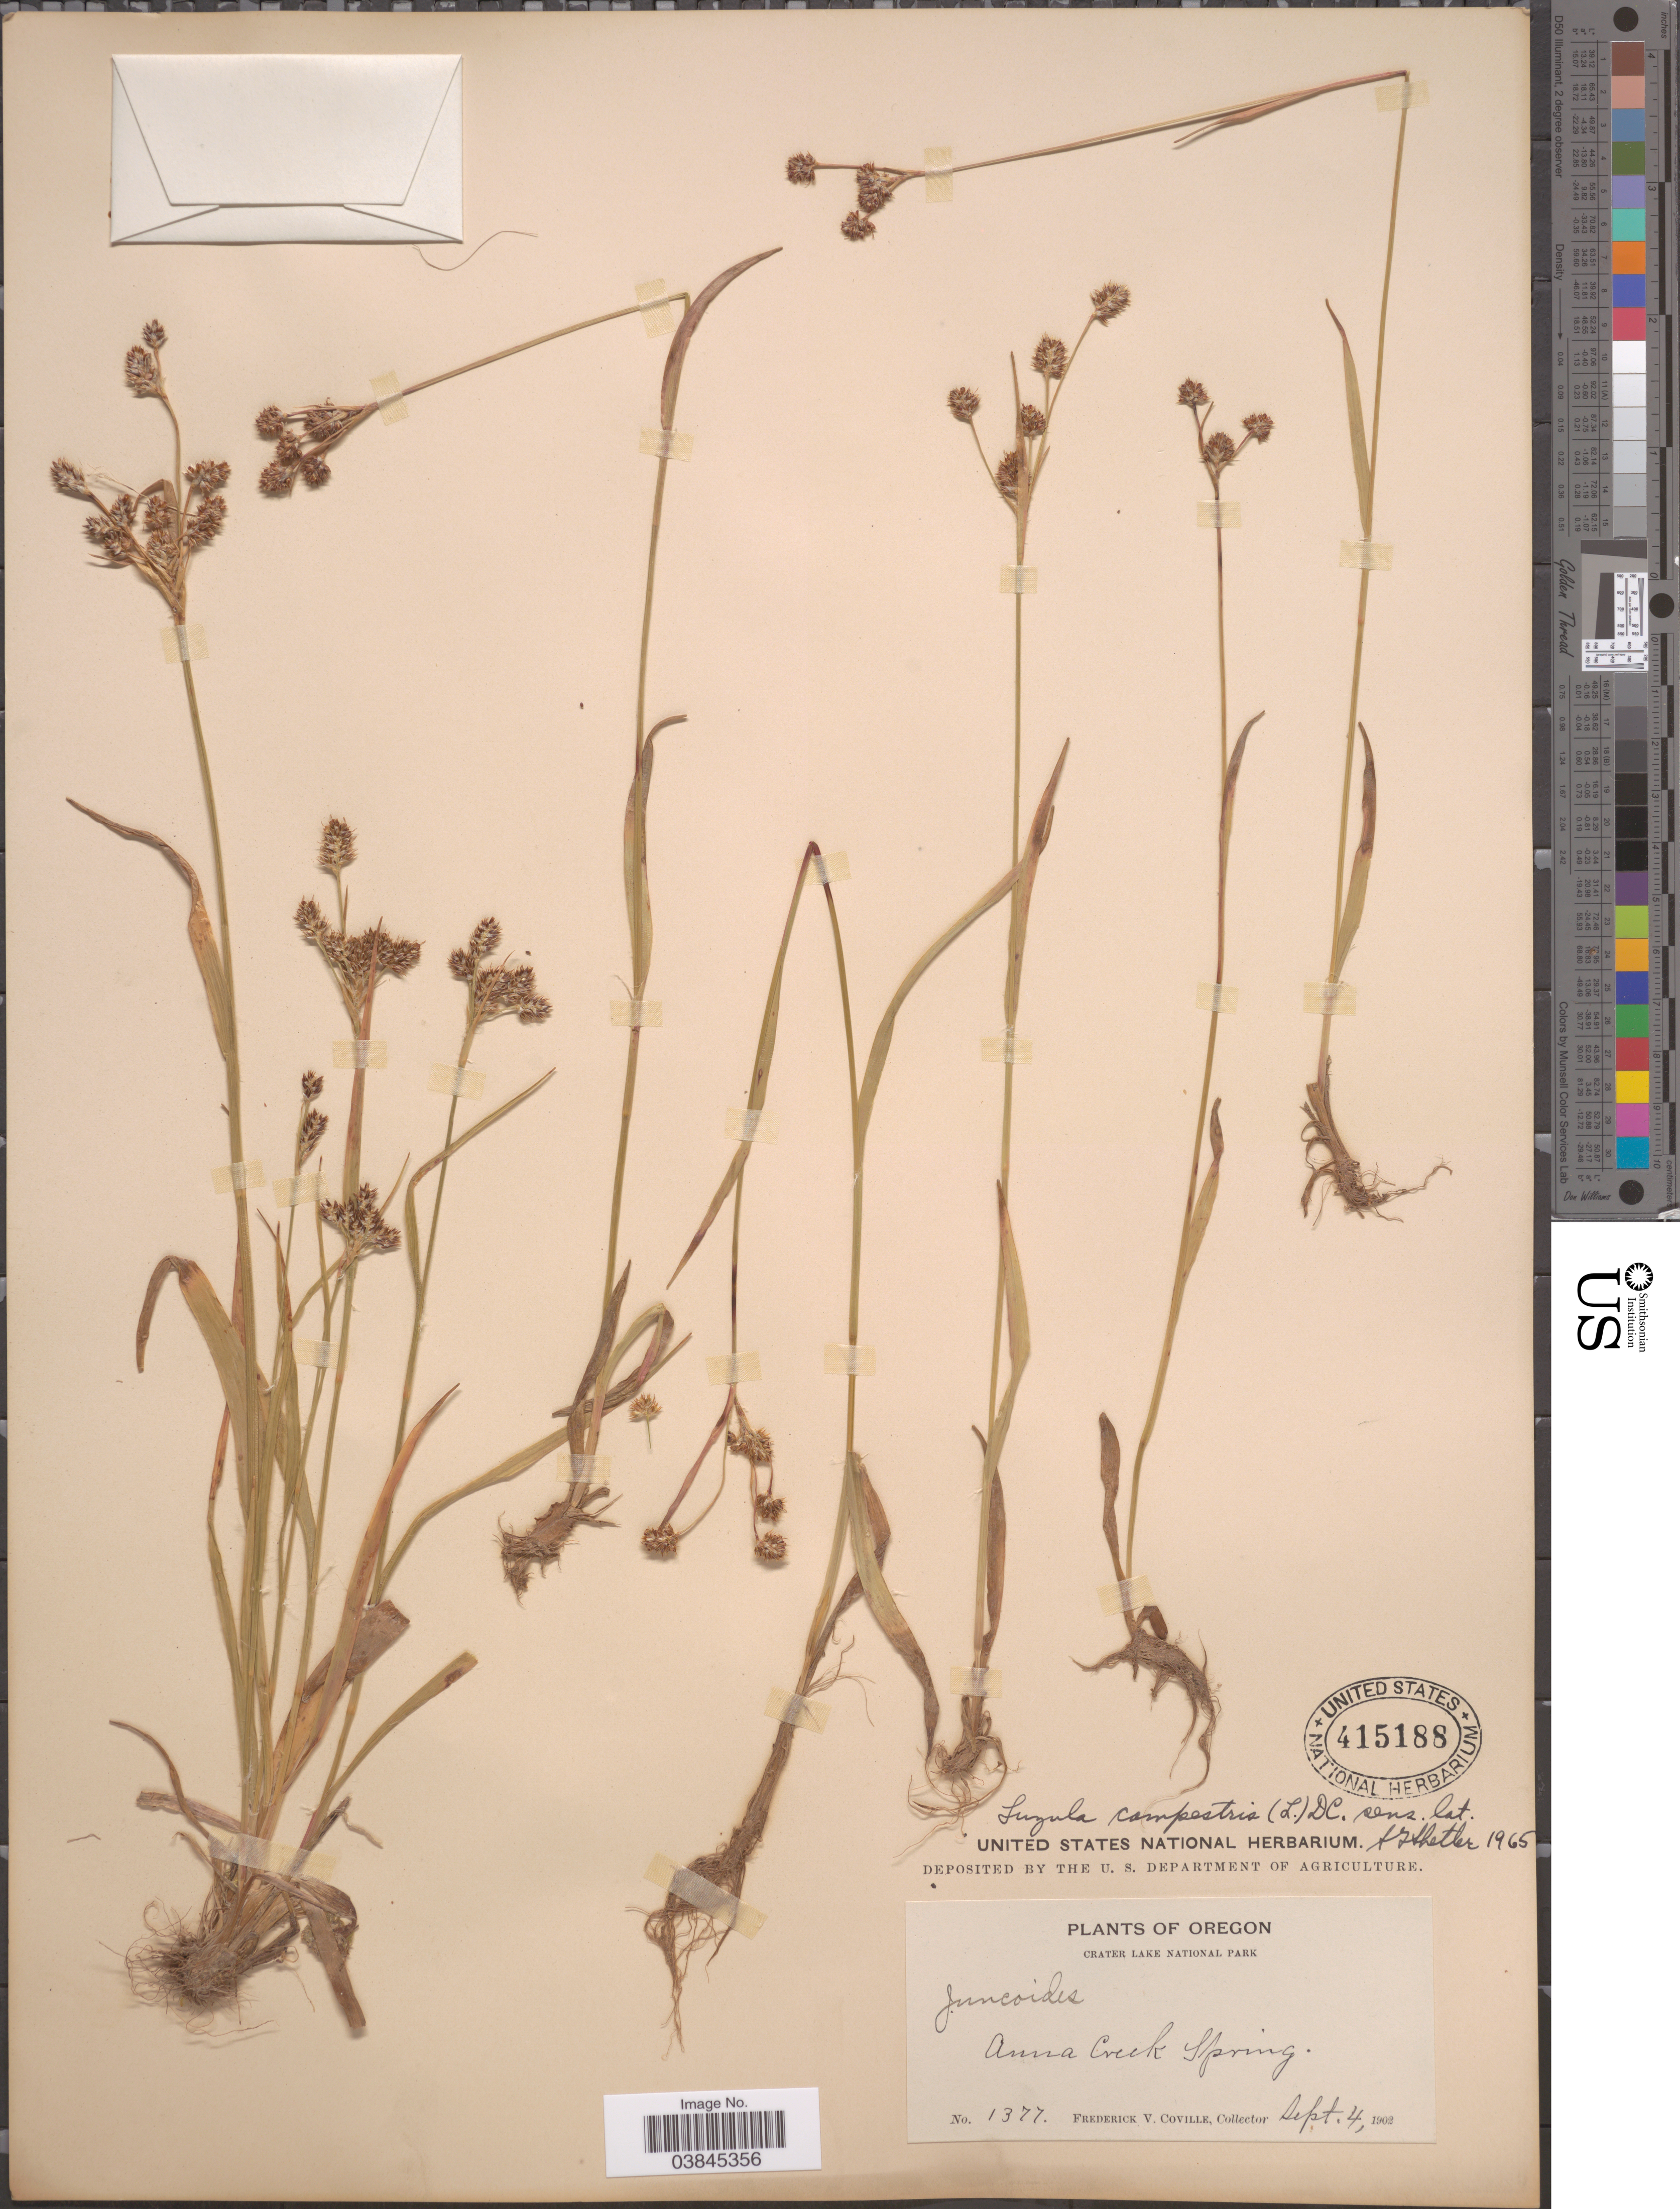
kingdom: Plantae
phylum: Tracheophyta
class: Liliopsida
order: Poales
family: Juncaceae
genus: Luzula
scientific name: Luzula campestris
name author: (L.) DC.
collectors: F. V. Coville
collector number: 1377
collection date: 1902-09-04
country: United States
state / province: Oregon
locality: Crater Lake National Park. Anna Creek Spring.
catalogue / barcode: US 415188